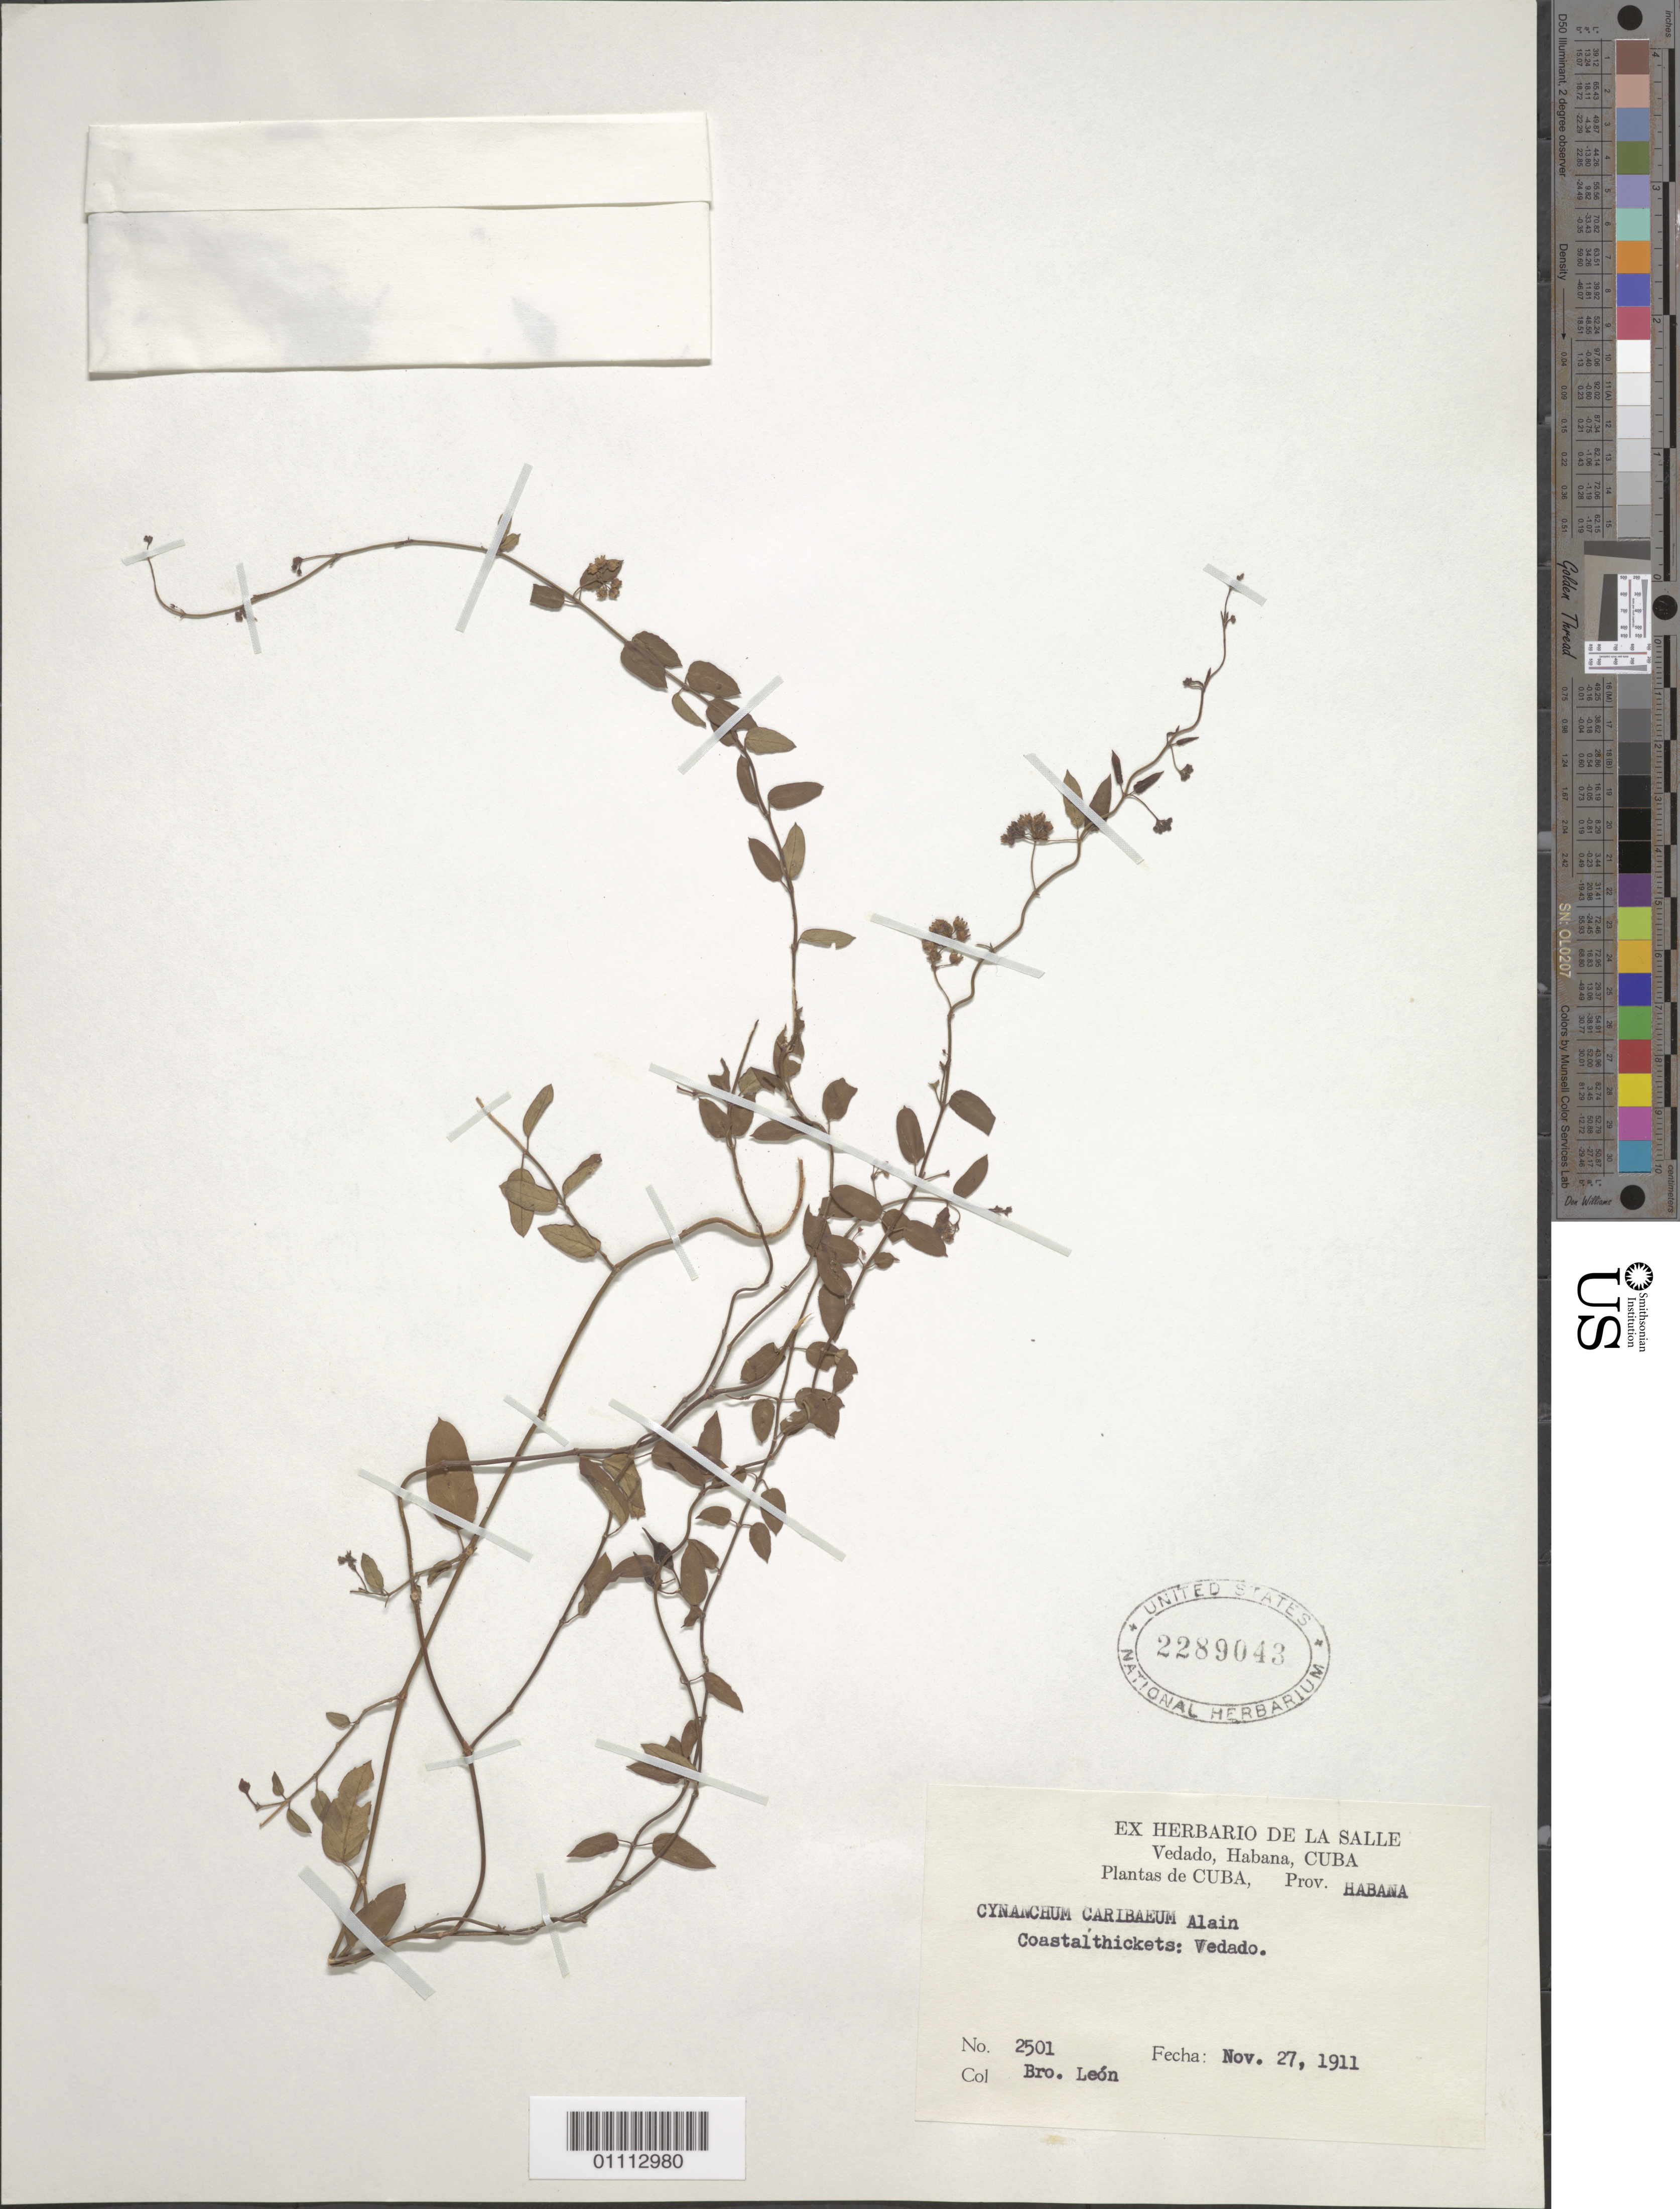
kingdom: Plantae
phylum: Tracheophyta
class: Magnoliopsida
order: Gentianales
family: Apocynaceae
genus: Cynanchum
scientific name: Cynanchum caribaeum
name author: Alain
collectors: Bro. León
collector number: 2501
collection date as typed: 27 Nov 1911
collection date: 1911-11-27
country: Cuba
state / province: La Habana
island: Cuba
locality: Coastal thickets: Vedado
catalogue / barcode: US 2289043